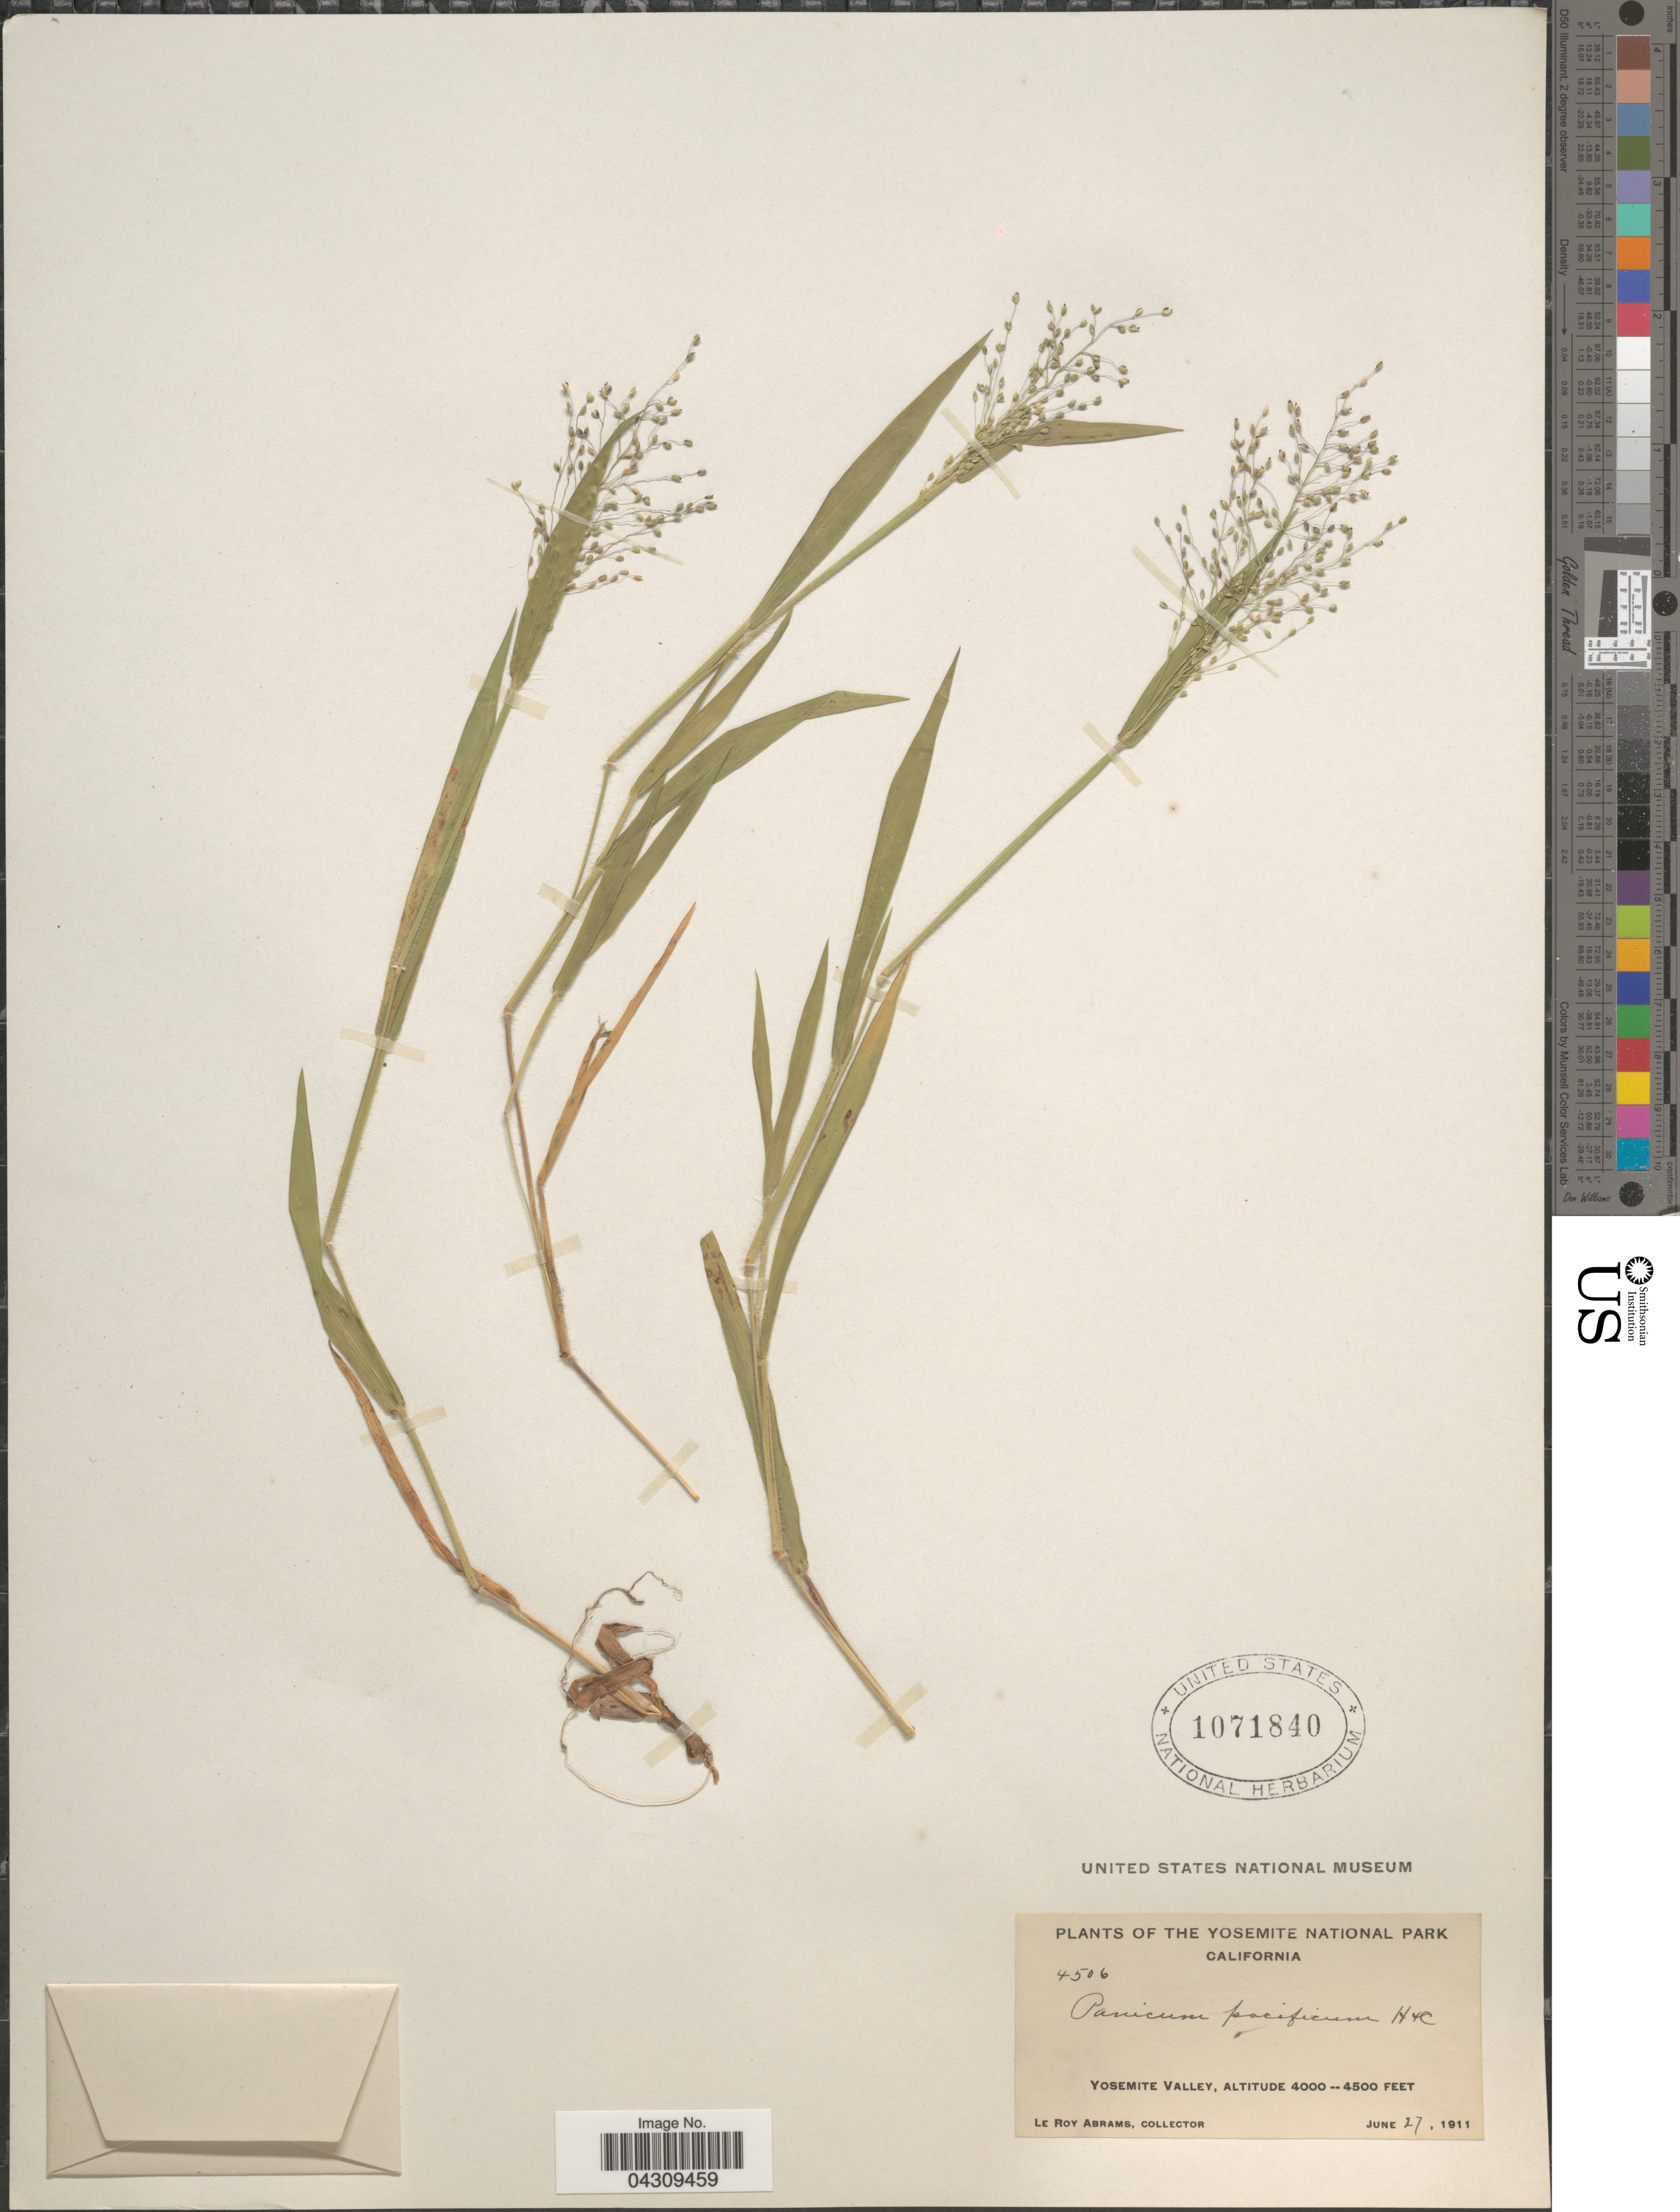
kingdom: Plantae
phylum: Tracheophyta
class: Liliopsida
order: Poales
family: Poaceae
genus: Dichanthelium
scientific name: Dichanthelium acuminatum var. acuminatum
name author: (Sw.) Gould & C.A. Clark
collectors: L. Abrams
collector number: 4506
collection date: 1911-06-27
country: United States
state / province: California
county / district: Mariposa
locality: Yosemite National Park. Yosemite Valley.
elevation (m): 1219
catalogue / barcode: US 1071840